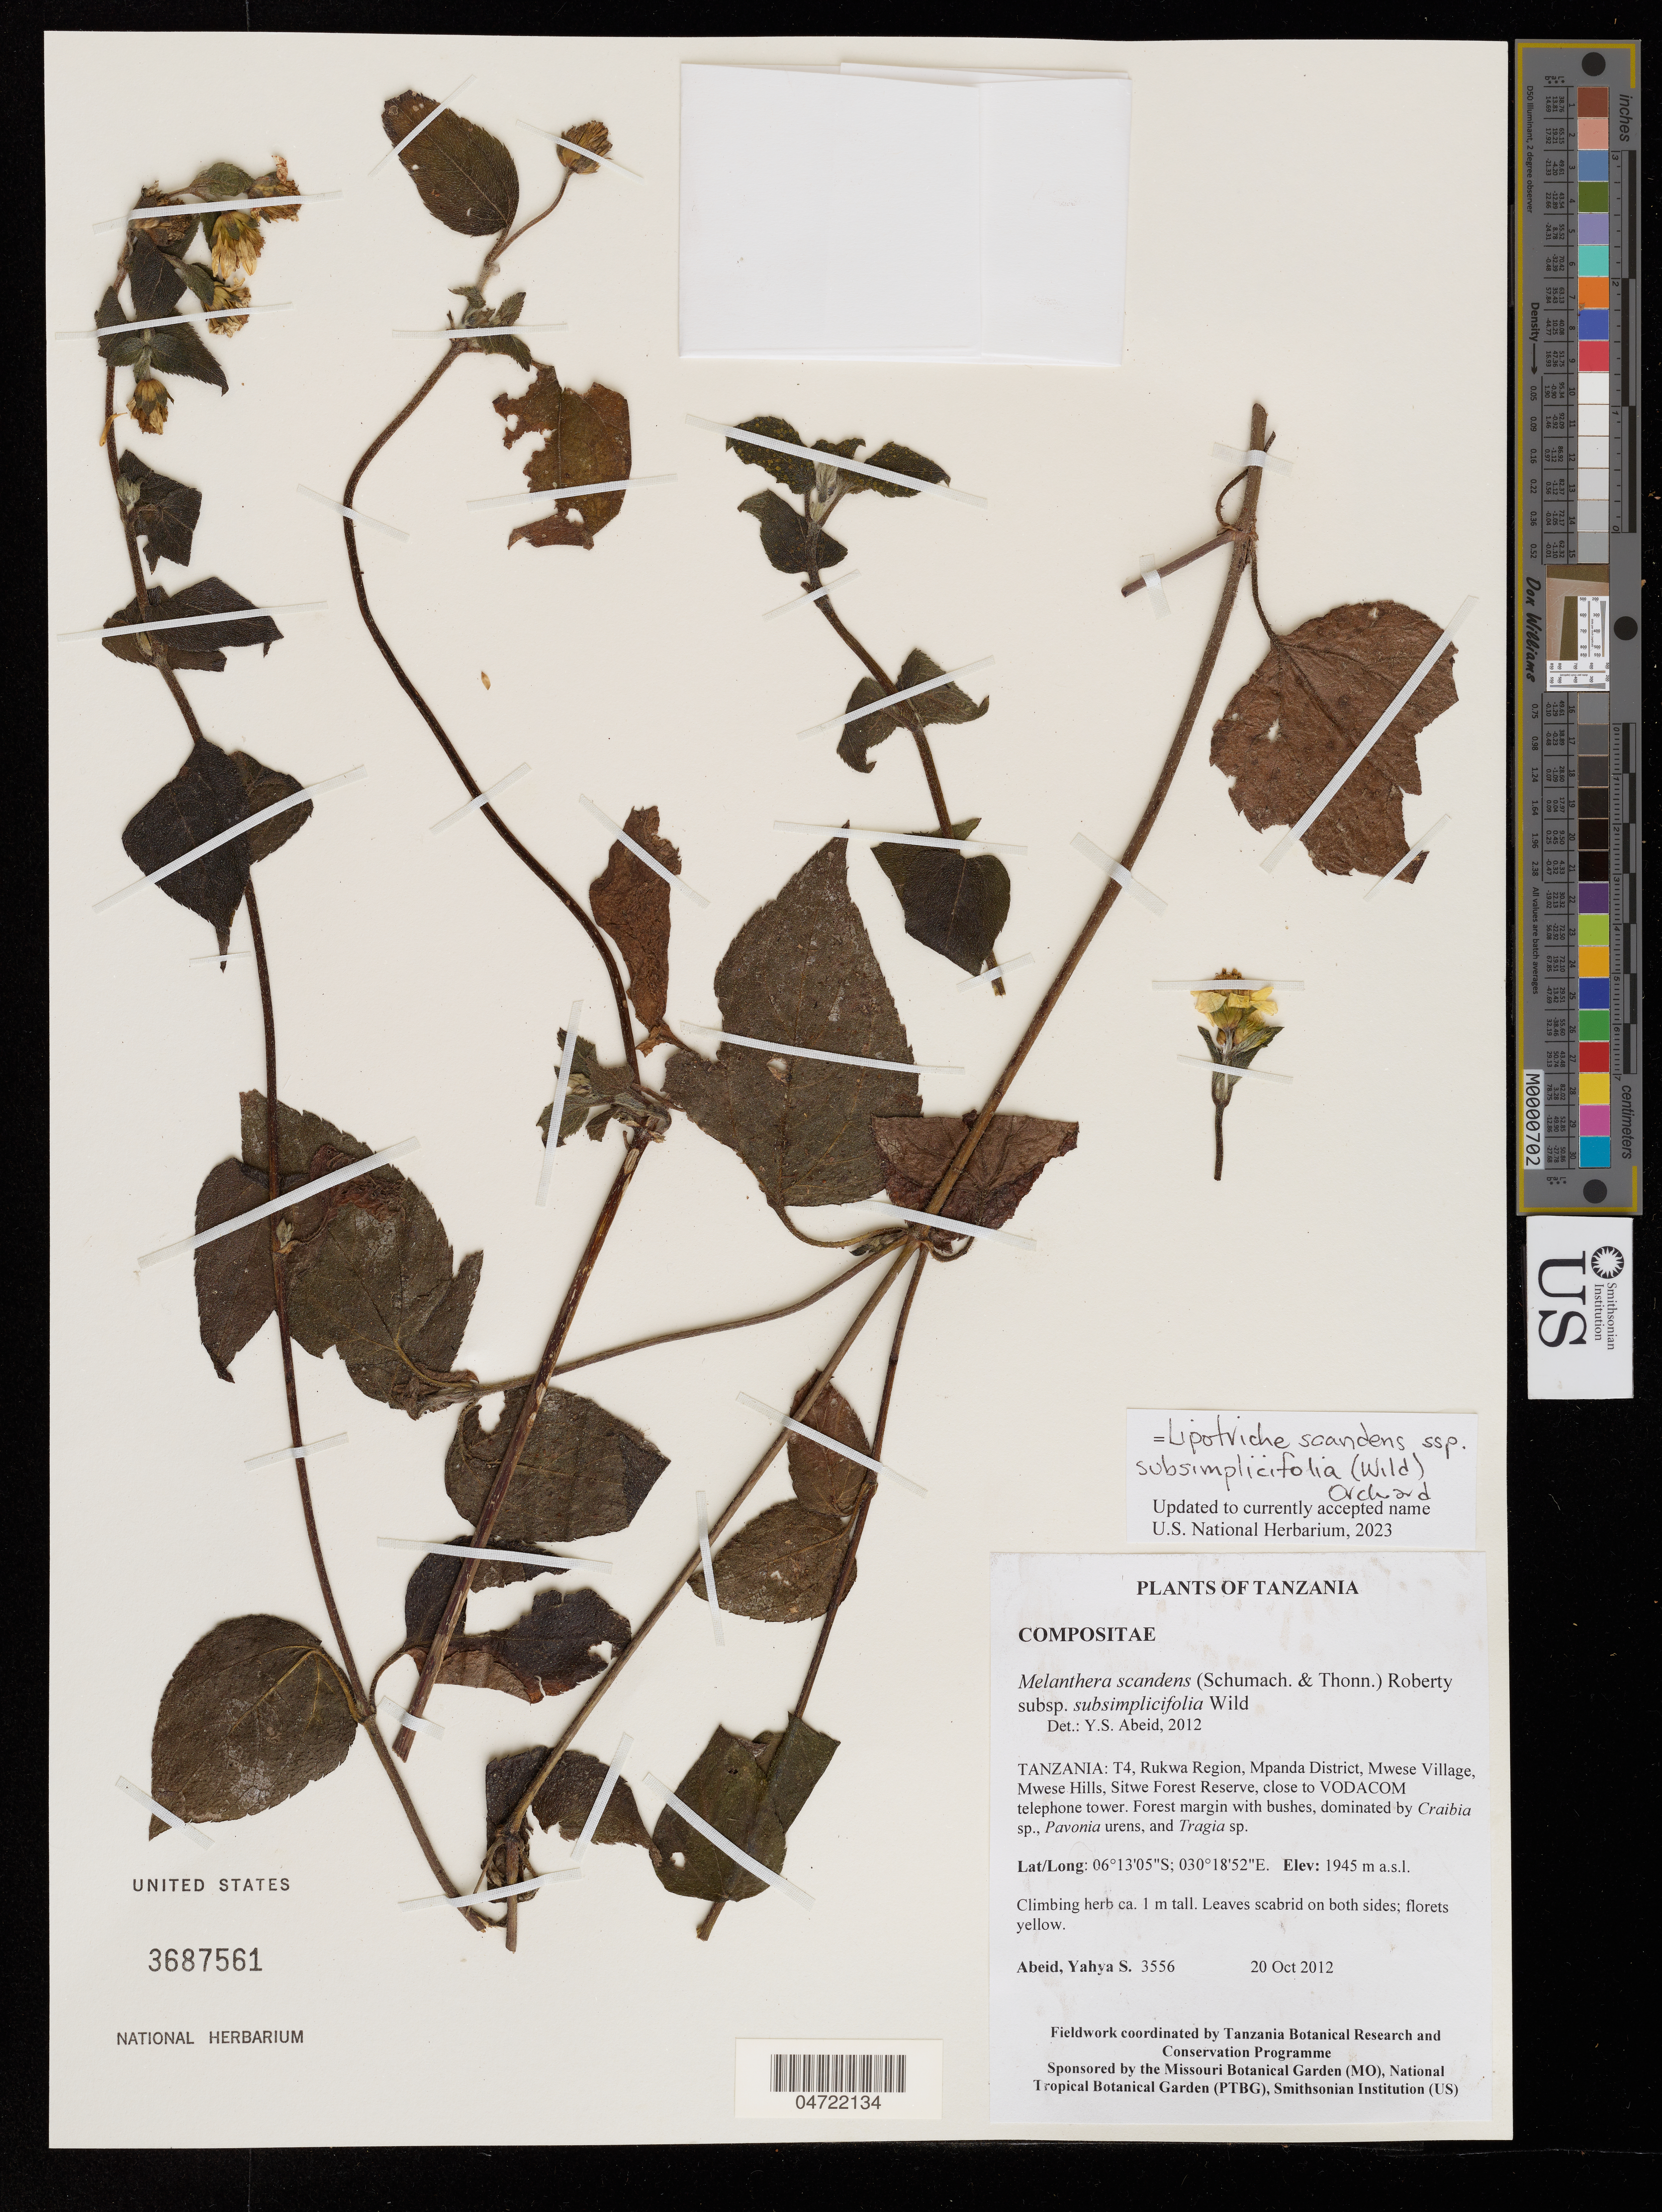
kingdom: Plantae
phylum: Tracheophyta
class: Magnoliopsida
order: Asterales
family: Asteraceae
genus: Lipotriche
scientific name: Lipotriche scandens subsp. subsimplicifolia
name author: (Wild) Orchard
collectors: Y. Abeid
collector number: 3556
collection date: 2012-10-20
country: Tanzania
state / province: Rukwa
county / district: Mpanda District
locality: Mwese Village, Mwese Hills, Sitwe Forest Reserve, close to VODACOM telephone tower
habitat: Forest margin with bushes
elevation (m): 1945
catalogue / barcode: US 3687561